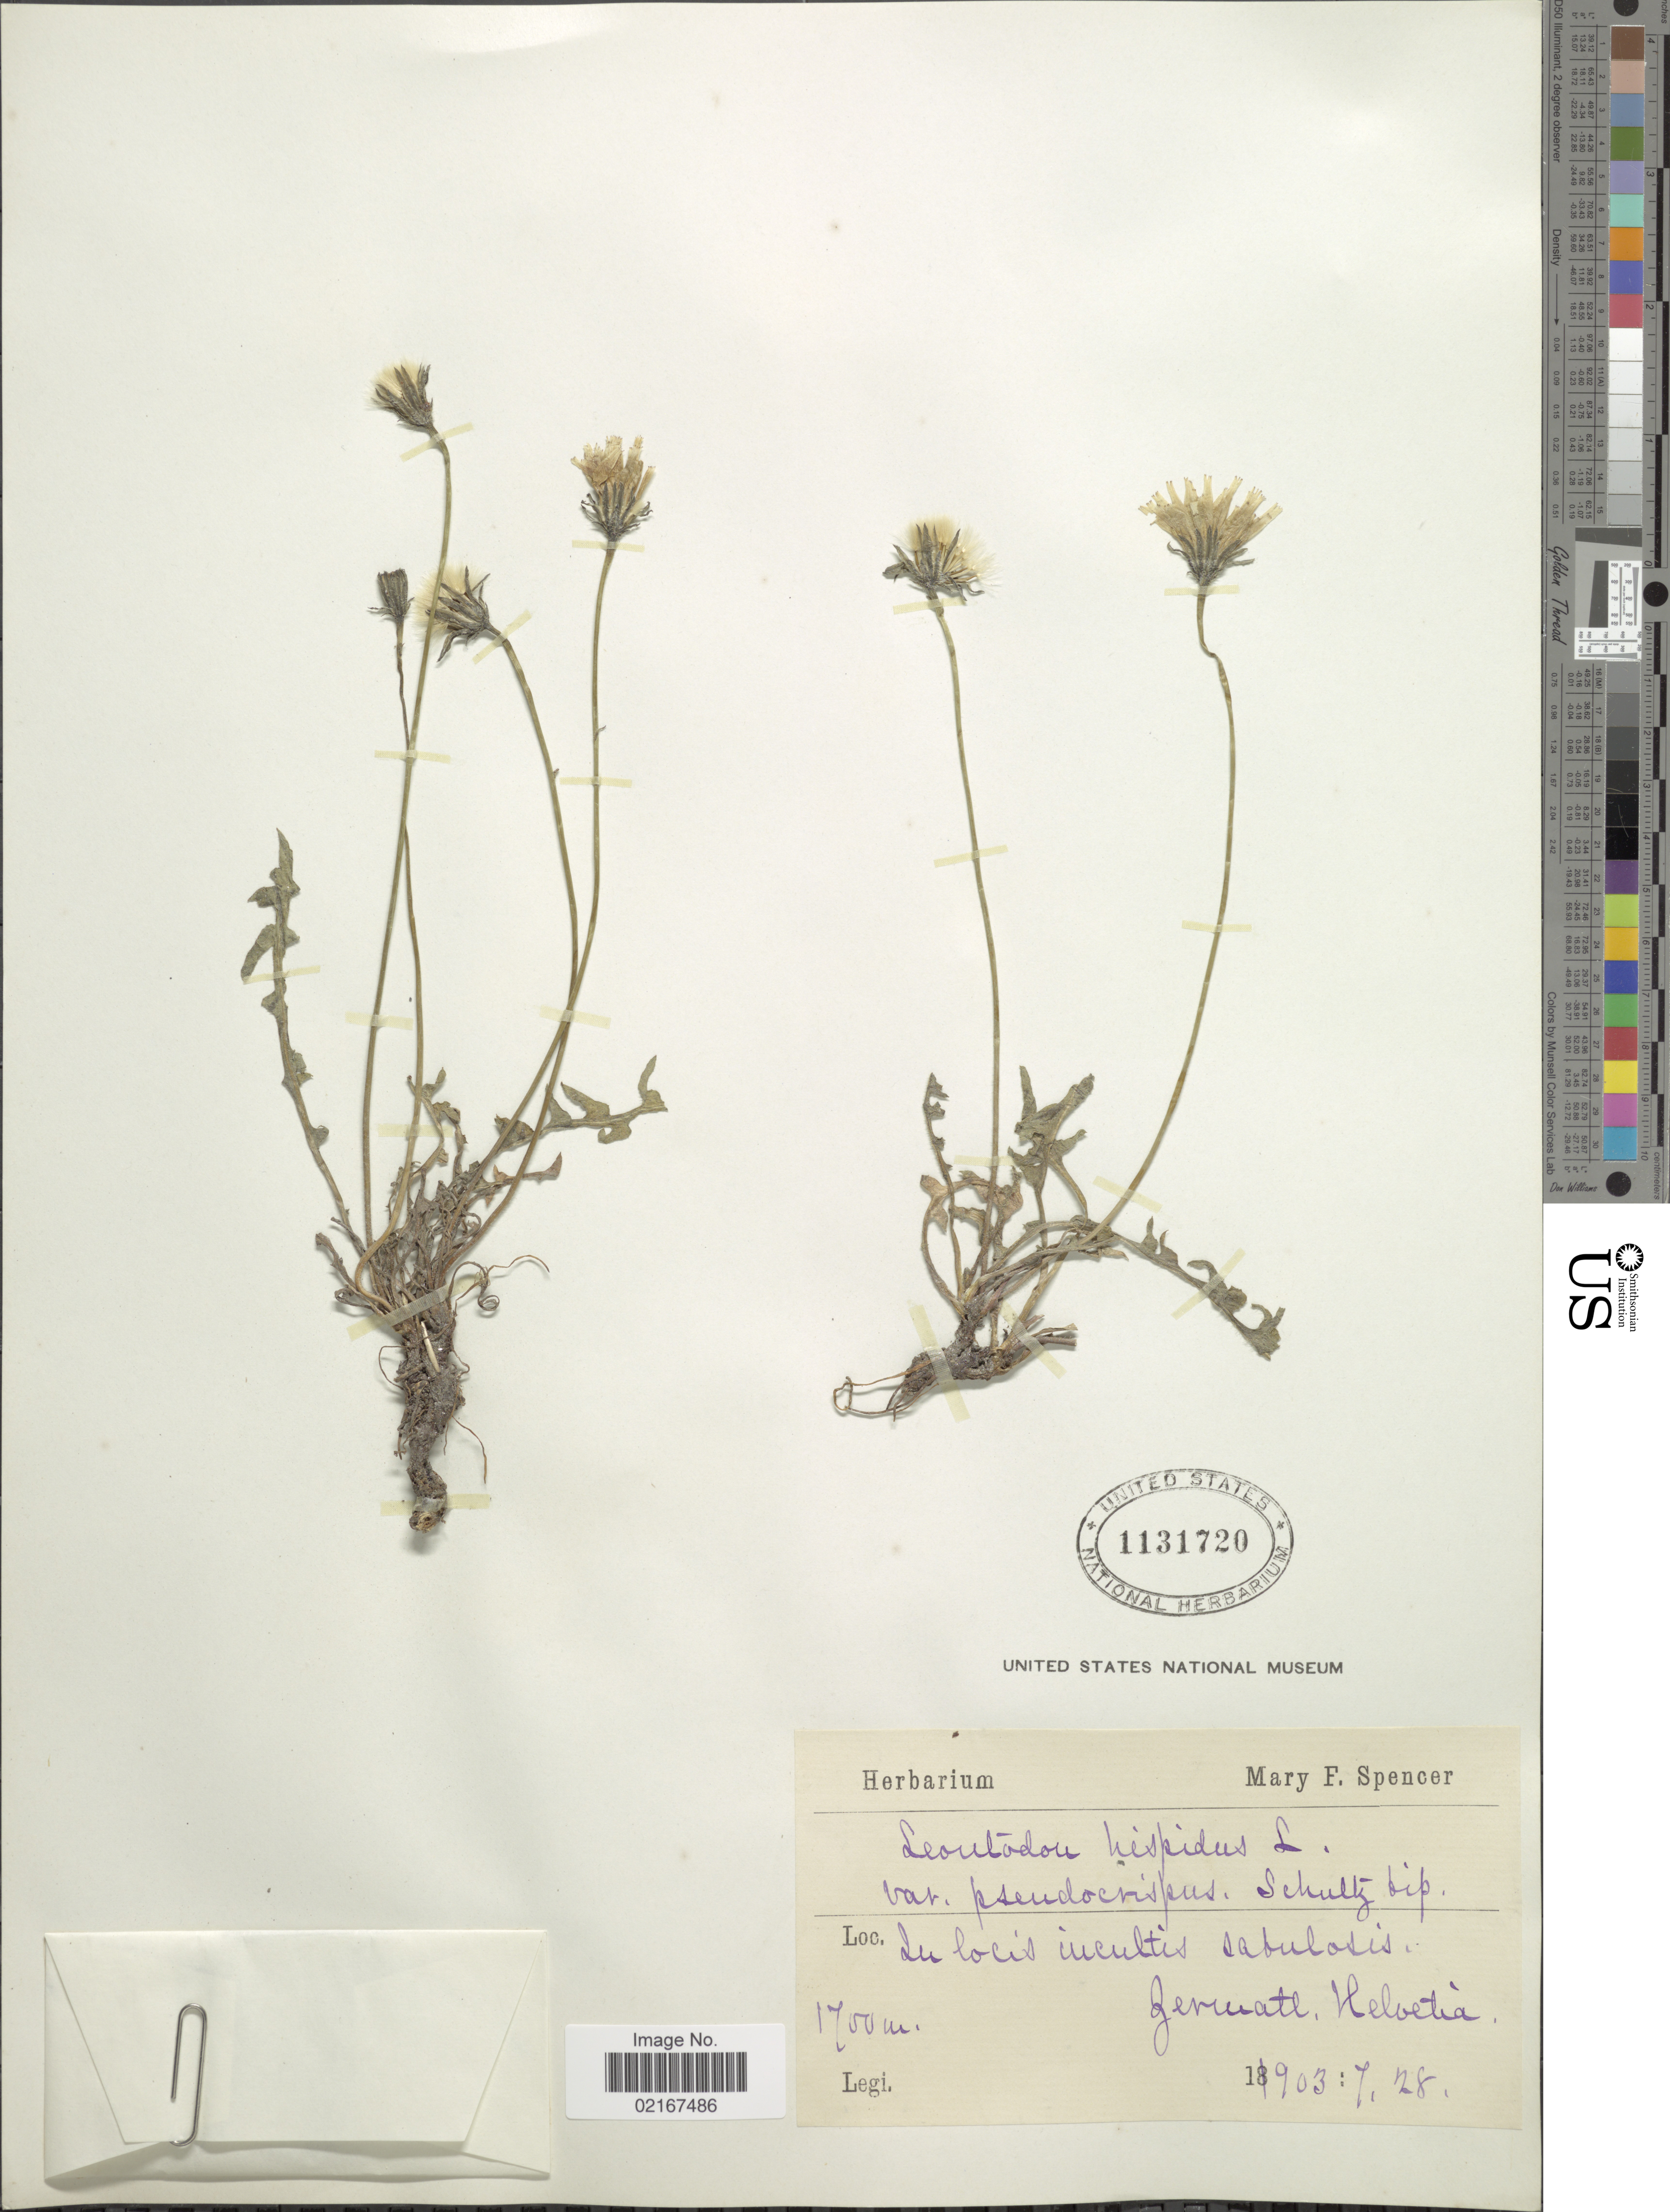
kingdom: Plantae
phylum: Tracheophyta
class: Magnoliopsida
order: Asterales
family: Asteraceae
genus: Leontodon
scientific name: Leontodon hispidus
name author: L.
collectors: M. Spencer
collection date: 1903-07-28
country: Switzerland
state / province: Valais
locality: Zermatt, Helvetia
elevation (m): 1700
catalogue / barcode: US 1131720